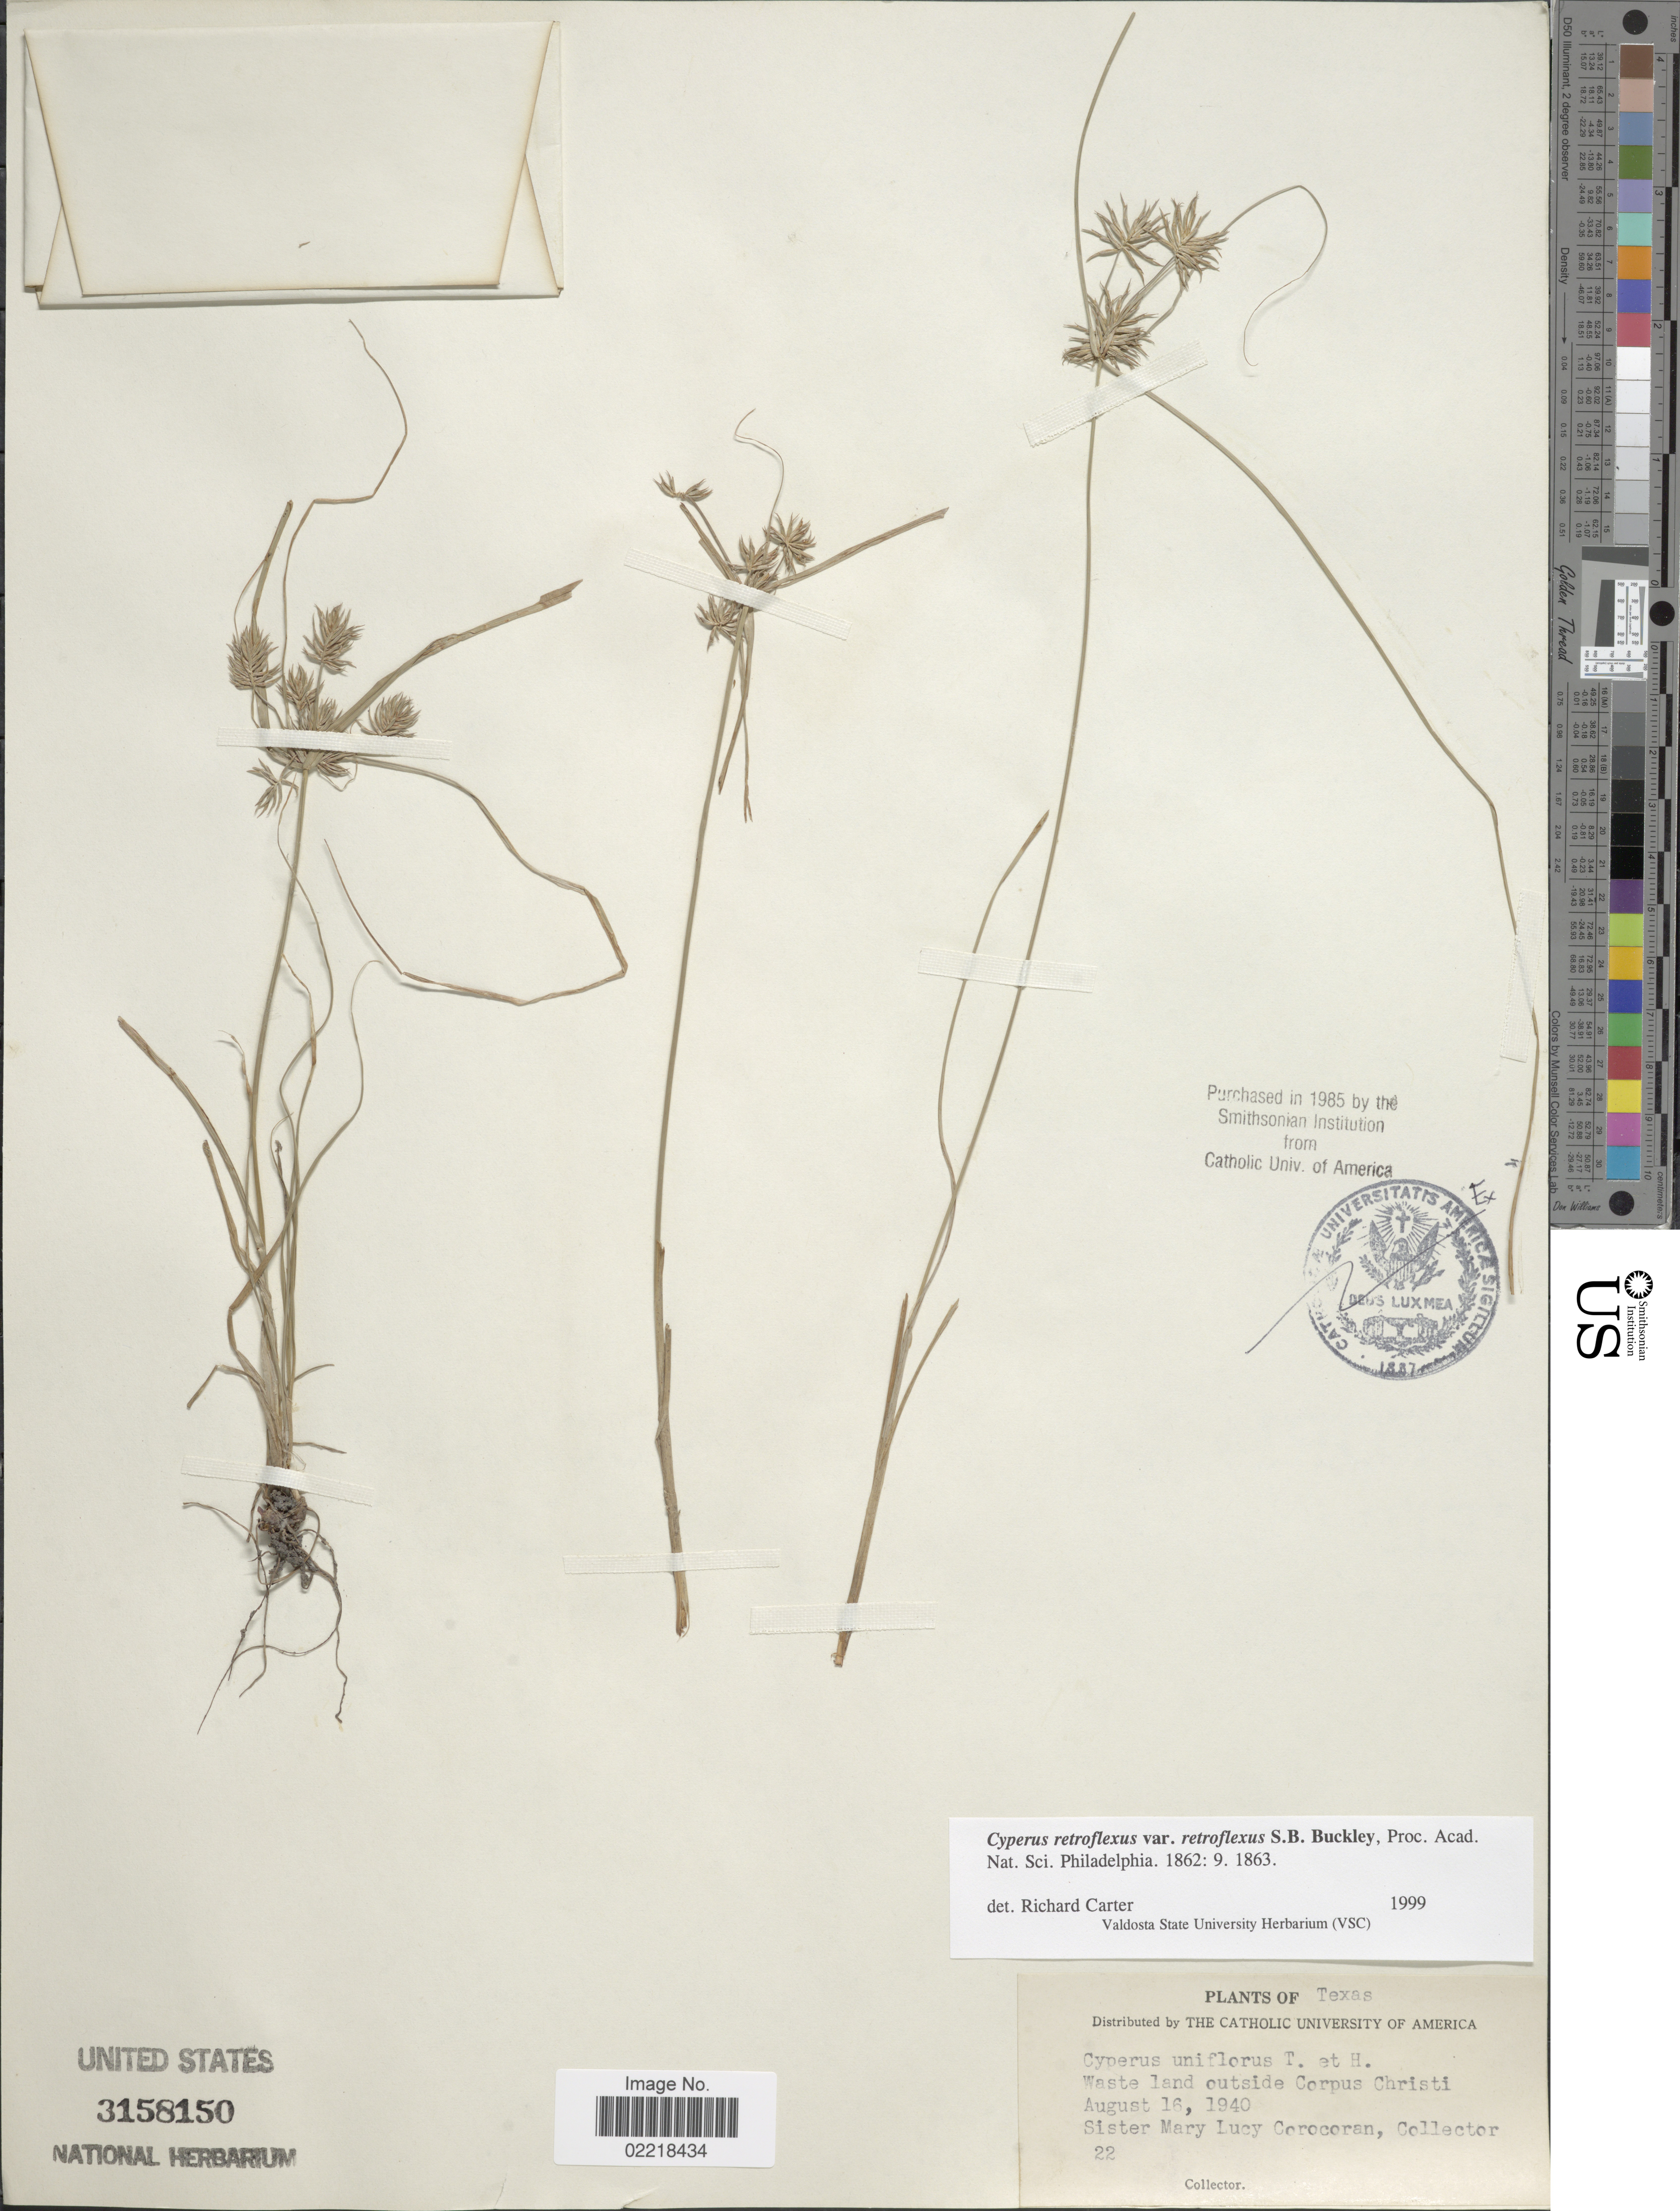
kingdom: Plantae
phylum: Tracheophyta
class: Liliopsida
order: Poales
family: Cyperaceae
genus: Cyperus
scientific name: Cyperus retroflexus var. retroflexus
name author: Buckley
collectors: M. Corcoran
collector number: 22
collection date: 1940-08-16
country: United States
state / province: Texas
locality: Waste land outside Corpus Christi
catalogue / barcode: US 3158150